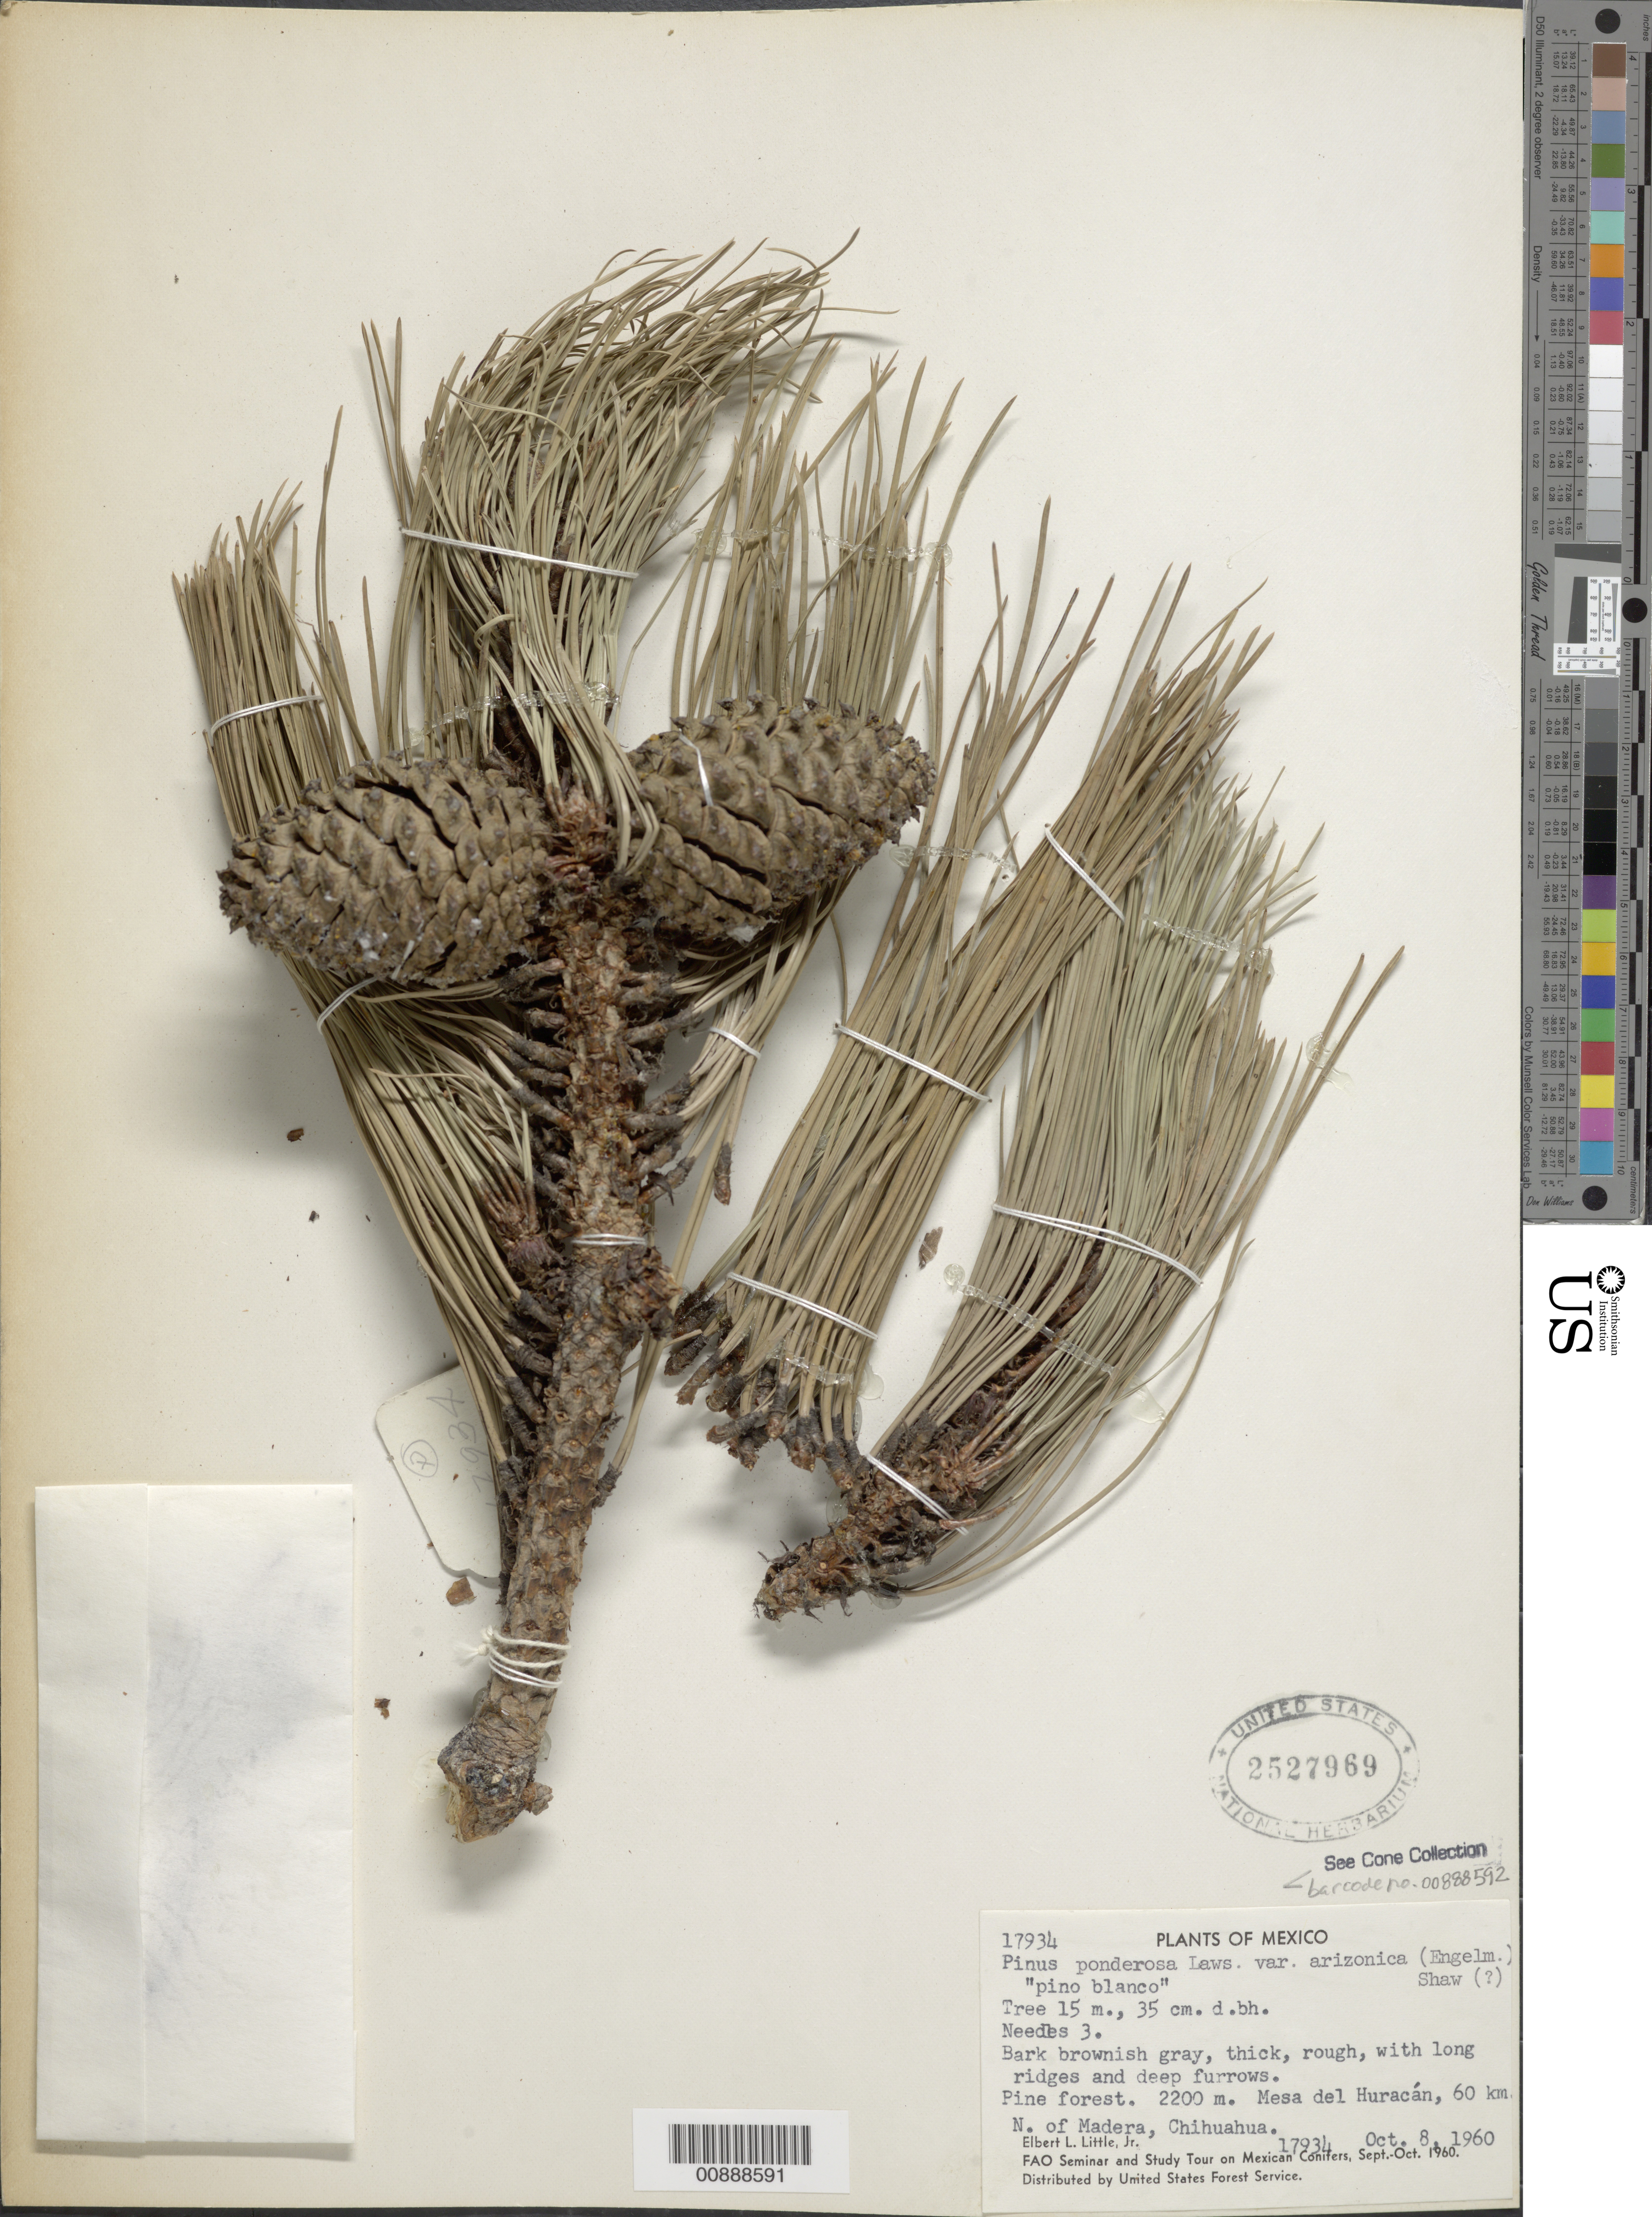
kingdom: Plantae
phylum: Tracheophyta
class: Pinopsida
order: Pinales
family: Pinaceae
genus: Pinus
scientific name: Pinus ponderosa var. arizonica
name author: (Engelm.) Shaw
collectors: E. L. Little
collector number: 17934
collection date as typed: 08 Oct 1960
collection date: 1960-10-08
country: Mexico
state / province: Chihuahua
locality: Mesa del Huracán, 60 km. N of Madera, Chihuahua.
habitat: Pine forest.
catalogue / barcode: US 2527969